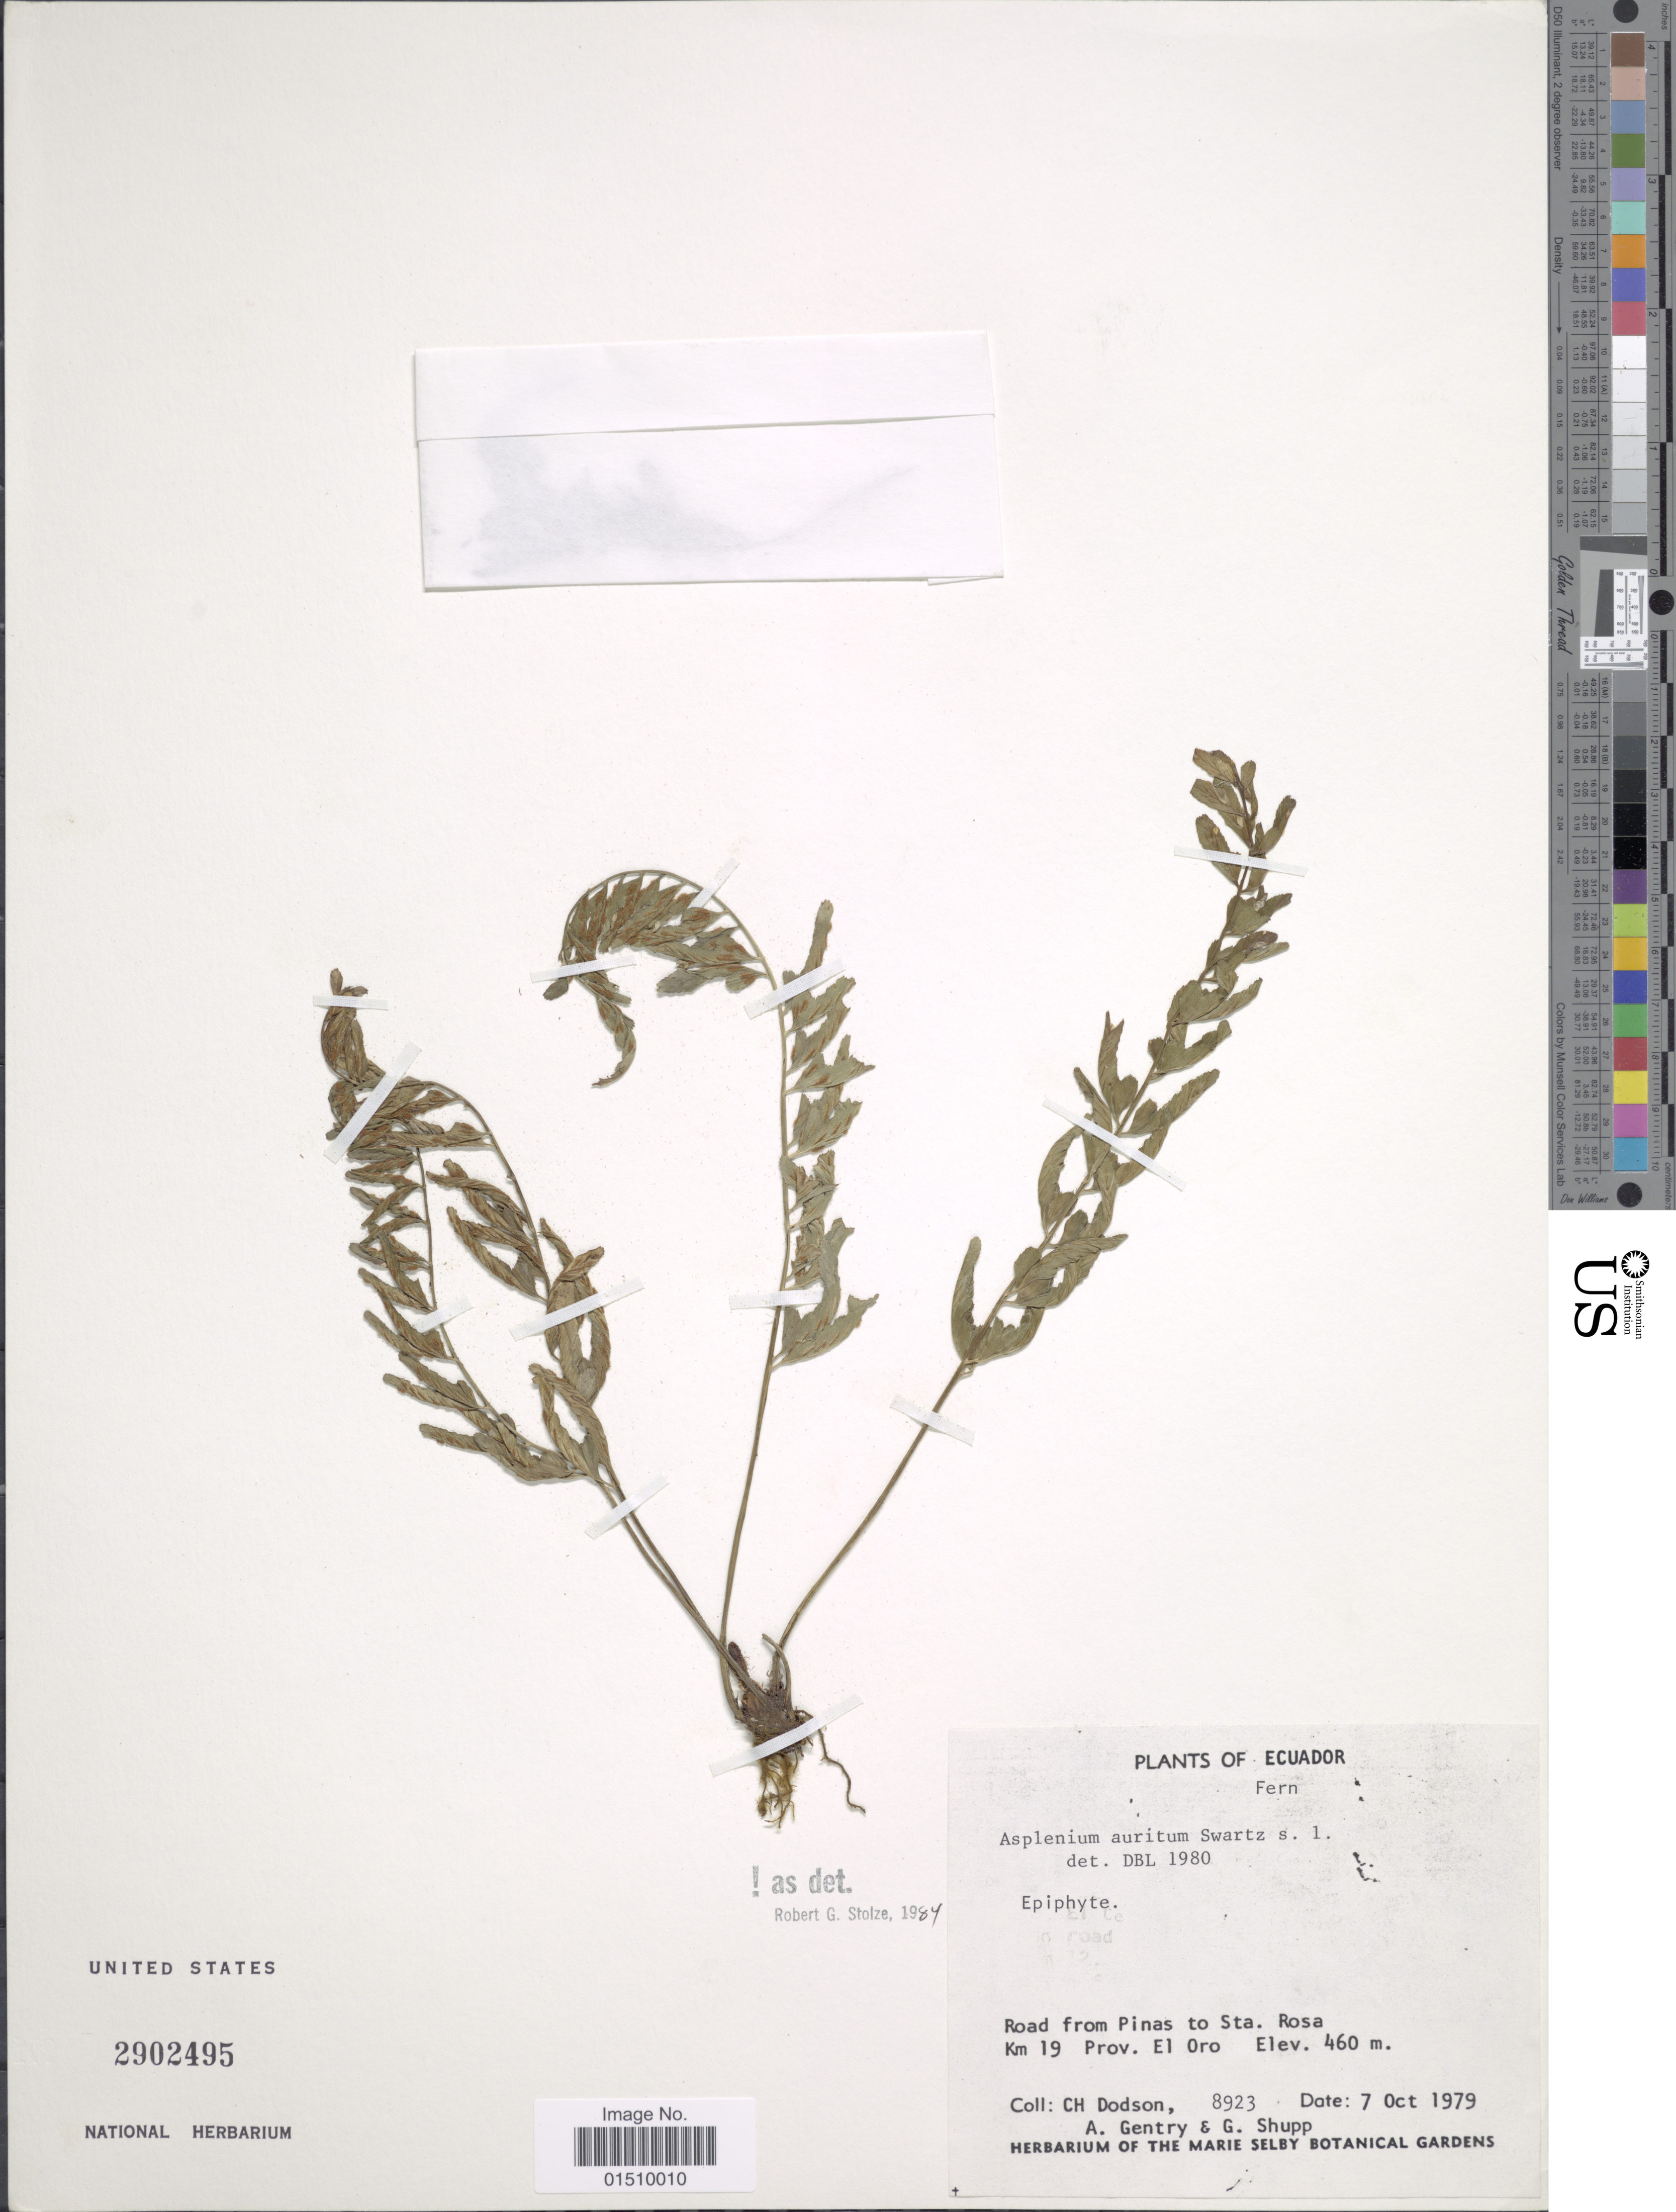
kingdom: Plantae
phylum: Tracheophyta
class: Polypodiopsida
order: Polypodiales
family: Aspleniaceae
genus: Asplenium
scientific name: Asplenium auritum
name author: Sw.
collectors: C. H. Dodson, A. H. Gentry & G. Shupp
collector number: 8923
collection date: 1979-10-07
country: Ecuador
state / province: El Oro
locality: Ecuador, Road from Pinas to Sta. Rosa Km 19 Prov. El Oro.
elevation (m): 460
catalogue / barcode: US 2902495